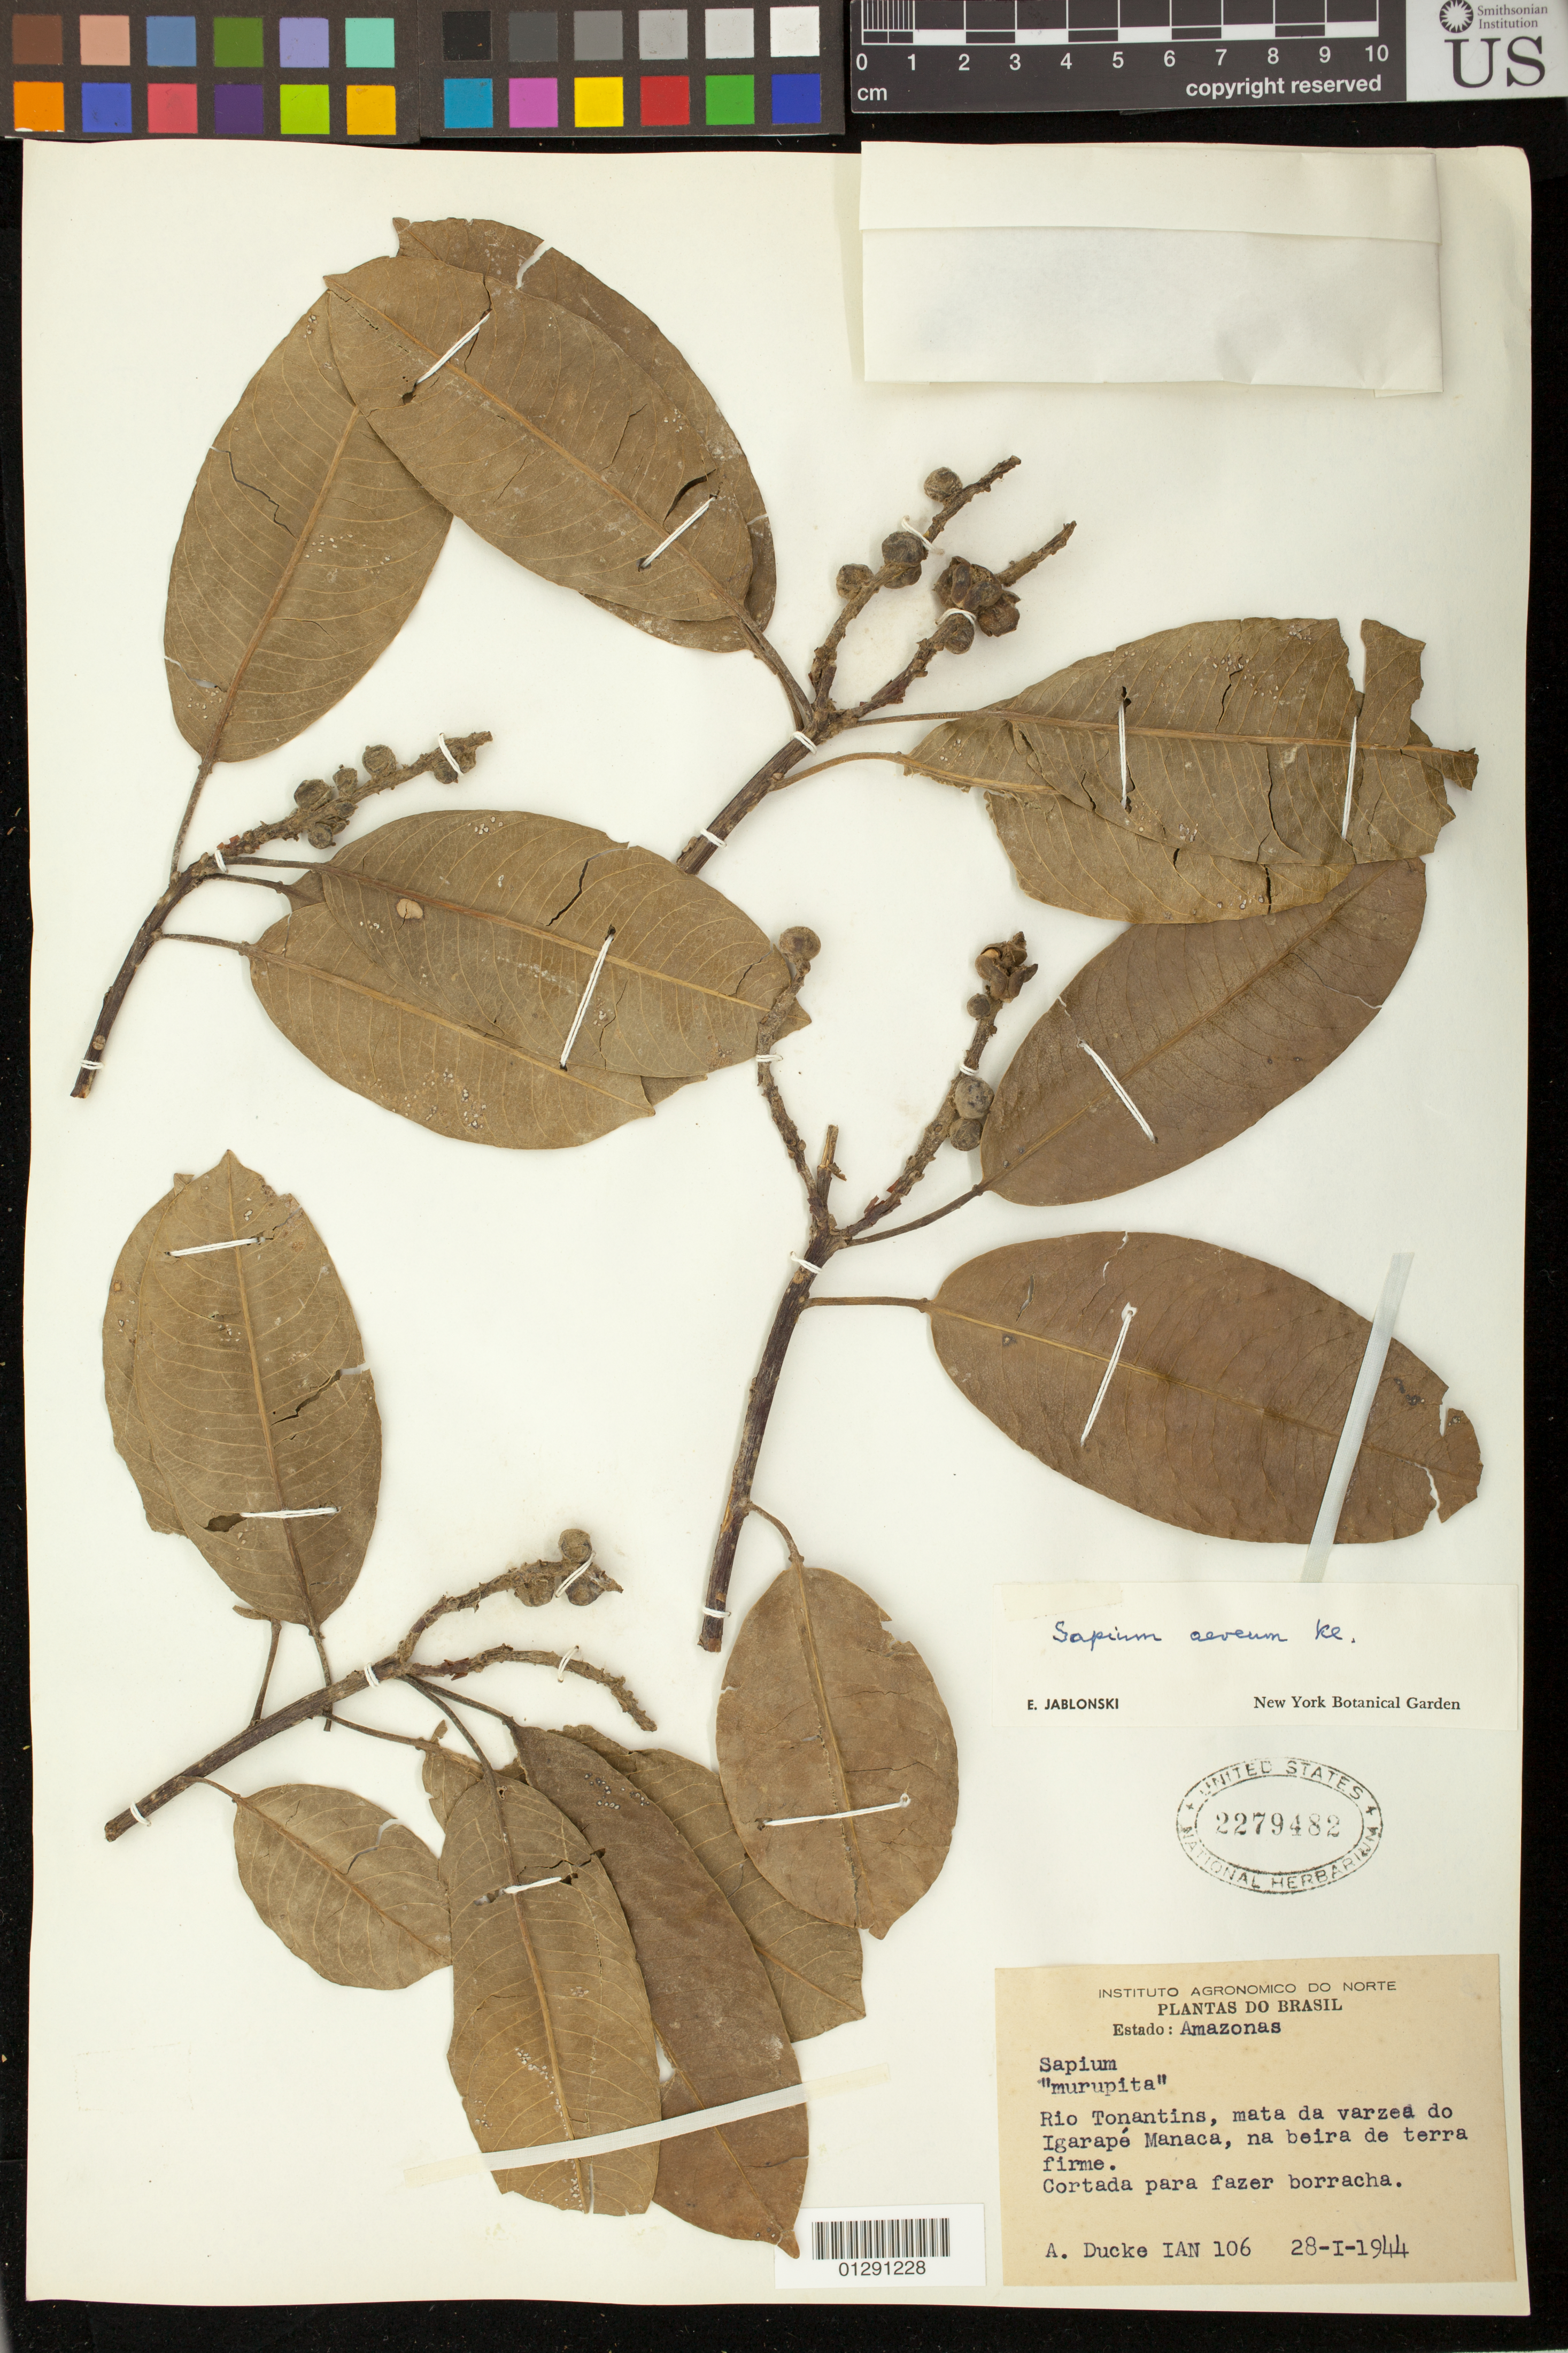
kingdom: Plantae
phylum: Tracheophyta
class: Magnoliopsida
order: Malpighiales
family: Euphorbiaceae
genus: Sapium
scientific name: Sapium glandulatum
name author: (Vell.) Pax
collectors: A. Ducke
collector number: IAN 106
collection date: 1944-01-28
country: Brazil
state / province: Amazonas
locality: Rio Tonantins, mata da varzea do Igarape Manaca, na beira de terra firme.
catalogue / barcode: US 2279482